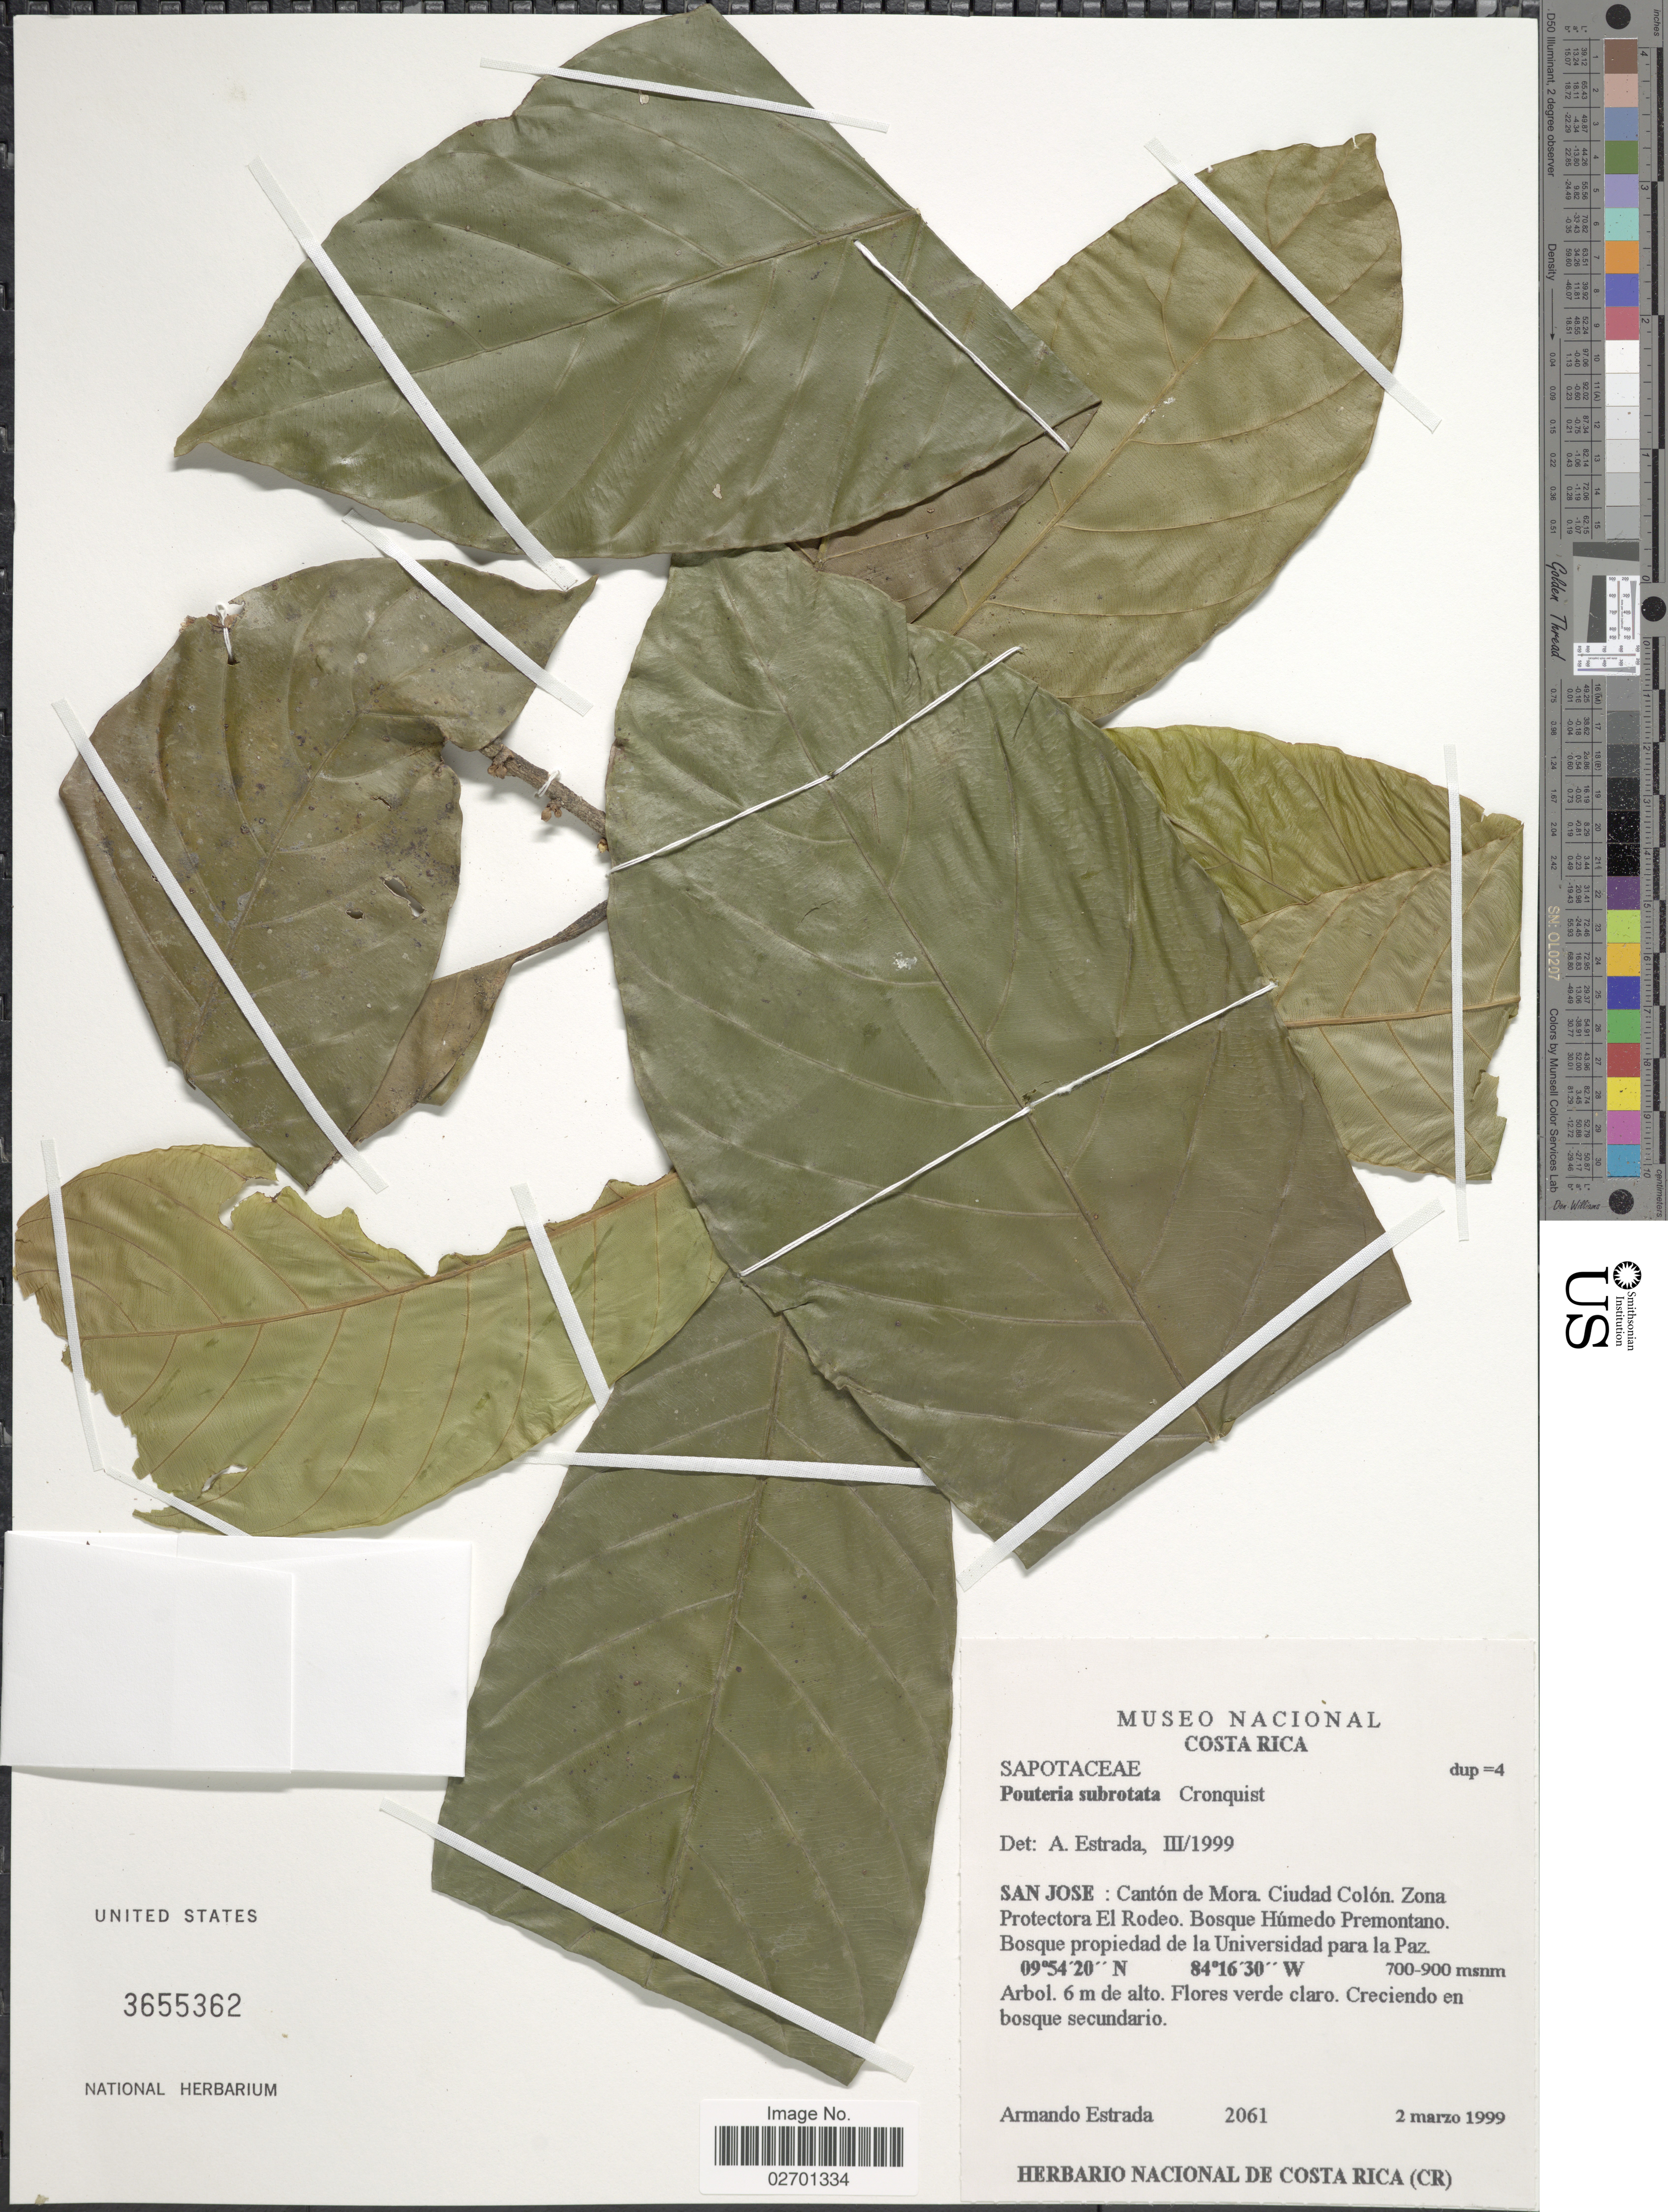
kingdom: Plantae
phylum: Tracheophyta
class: Magnoliopsida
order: Ericales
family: Sapotaceae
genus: Pouteria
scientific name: Pouteria subrotata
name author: Cronq.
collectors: A. Estrada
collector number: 2061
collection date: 1999-03-02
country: Costa Rica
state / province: San José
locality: Canton de Mora, Ciudad Colon, Zona Protecta El Rodeo, Bosque Humedo Premontano, Bosque propiedad de la Universidad para la Paz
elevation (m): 700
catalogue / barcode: US 3655362